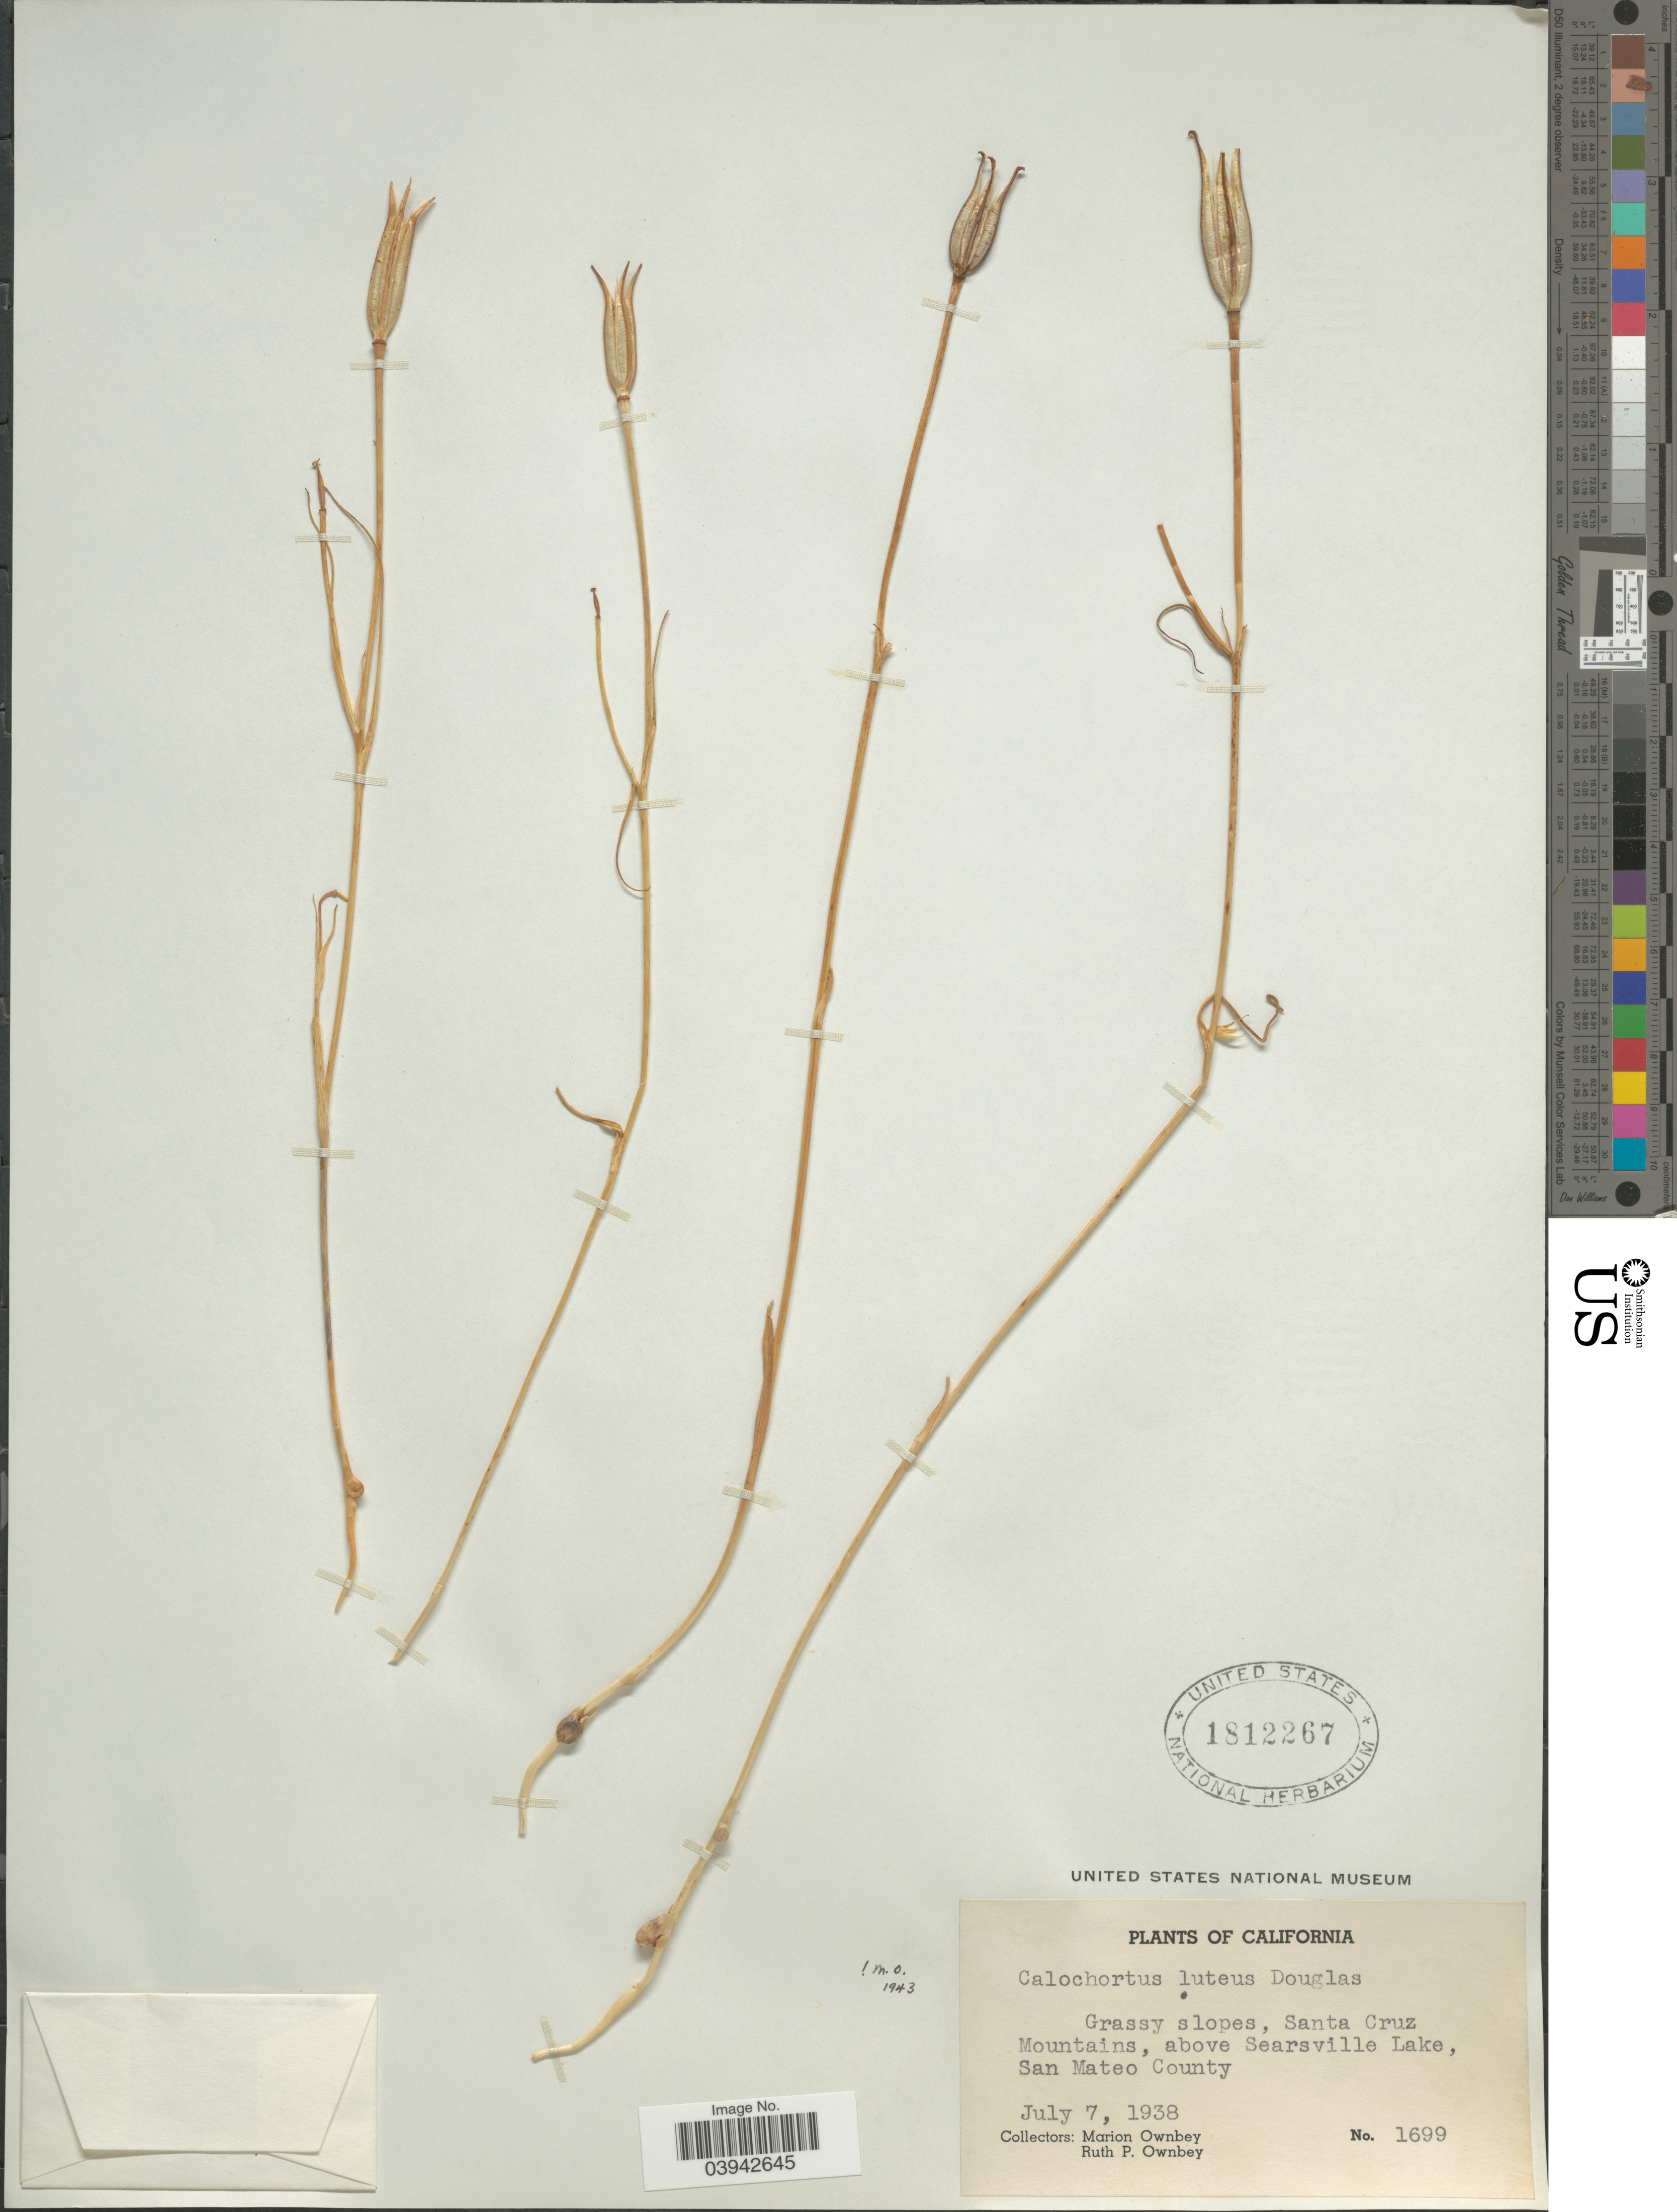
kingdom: Plantae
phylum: Tracheophyta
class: Liliopsida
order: Liliales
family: Liliaceae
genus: Calochortus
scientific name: Calochortus luteus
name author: Douglas ex Lindl.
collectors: M. Ownbey & R. Ownbey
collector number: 1699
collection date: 1938-07-07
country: United States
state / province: California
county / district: San Mateo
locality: Santa Cruz Mountains, above Searsville Lake, San Mateo County.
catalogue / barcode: US 1812267